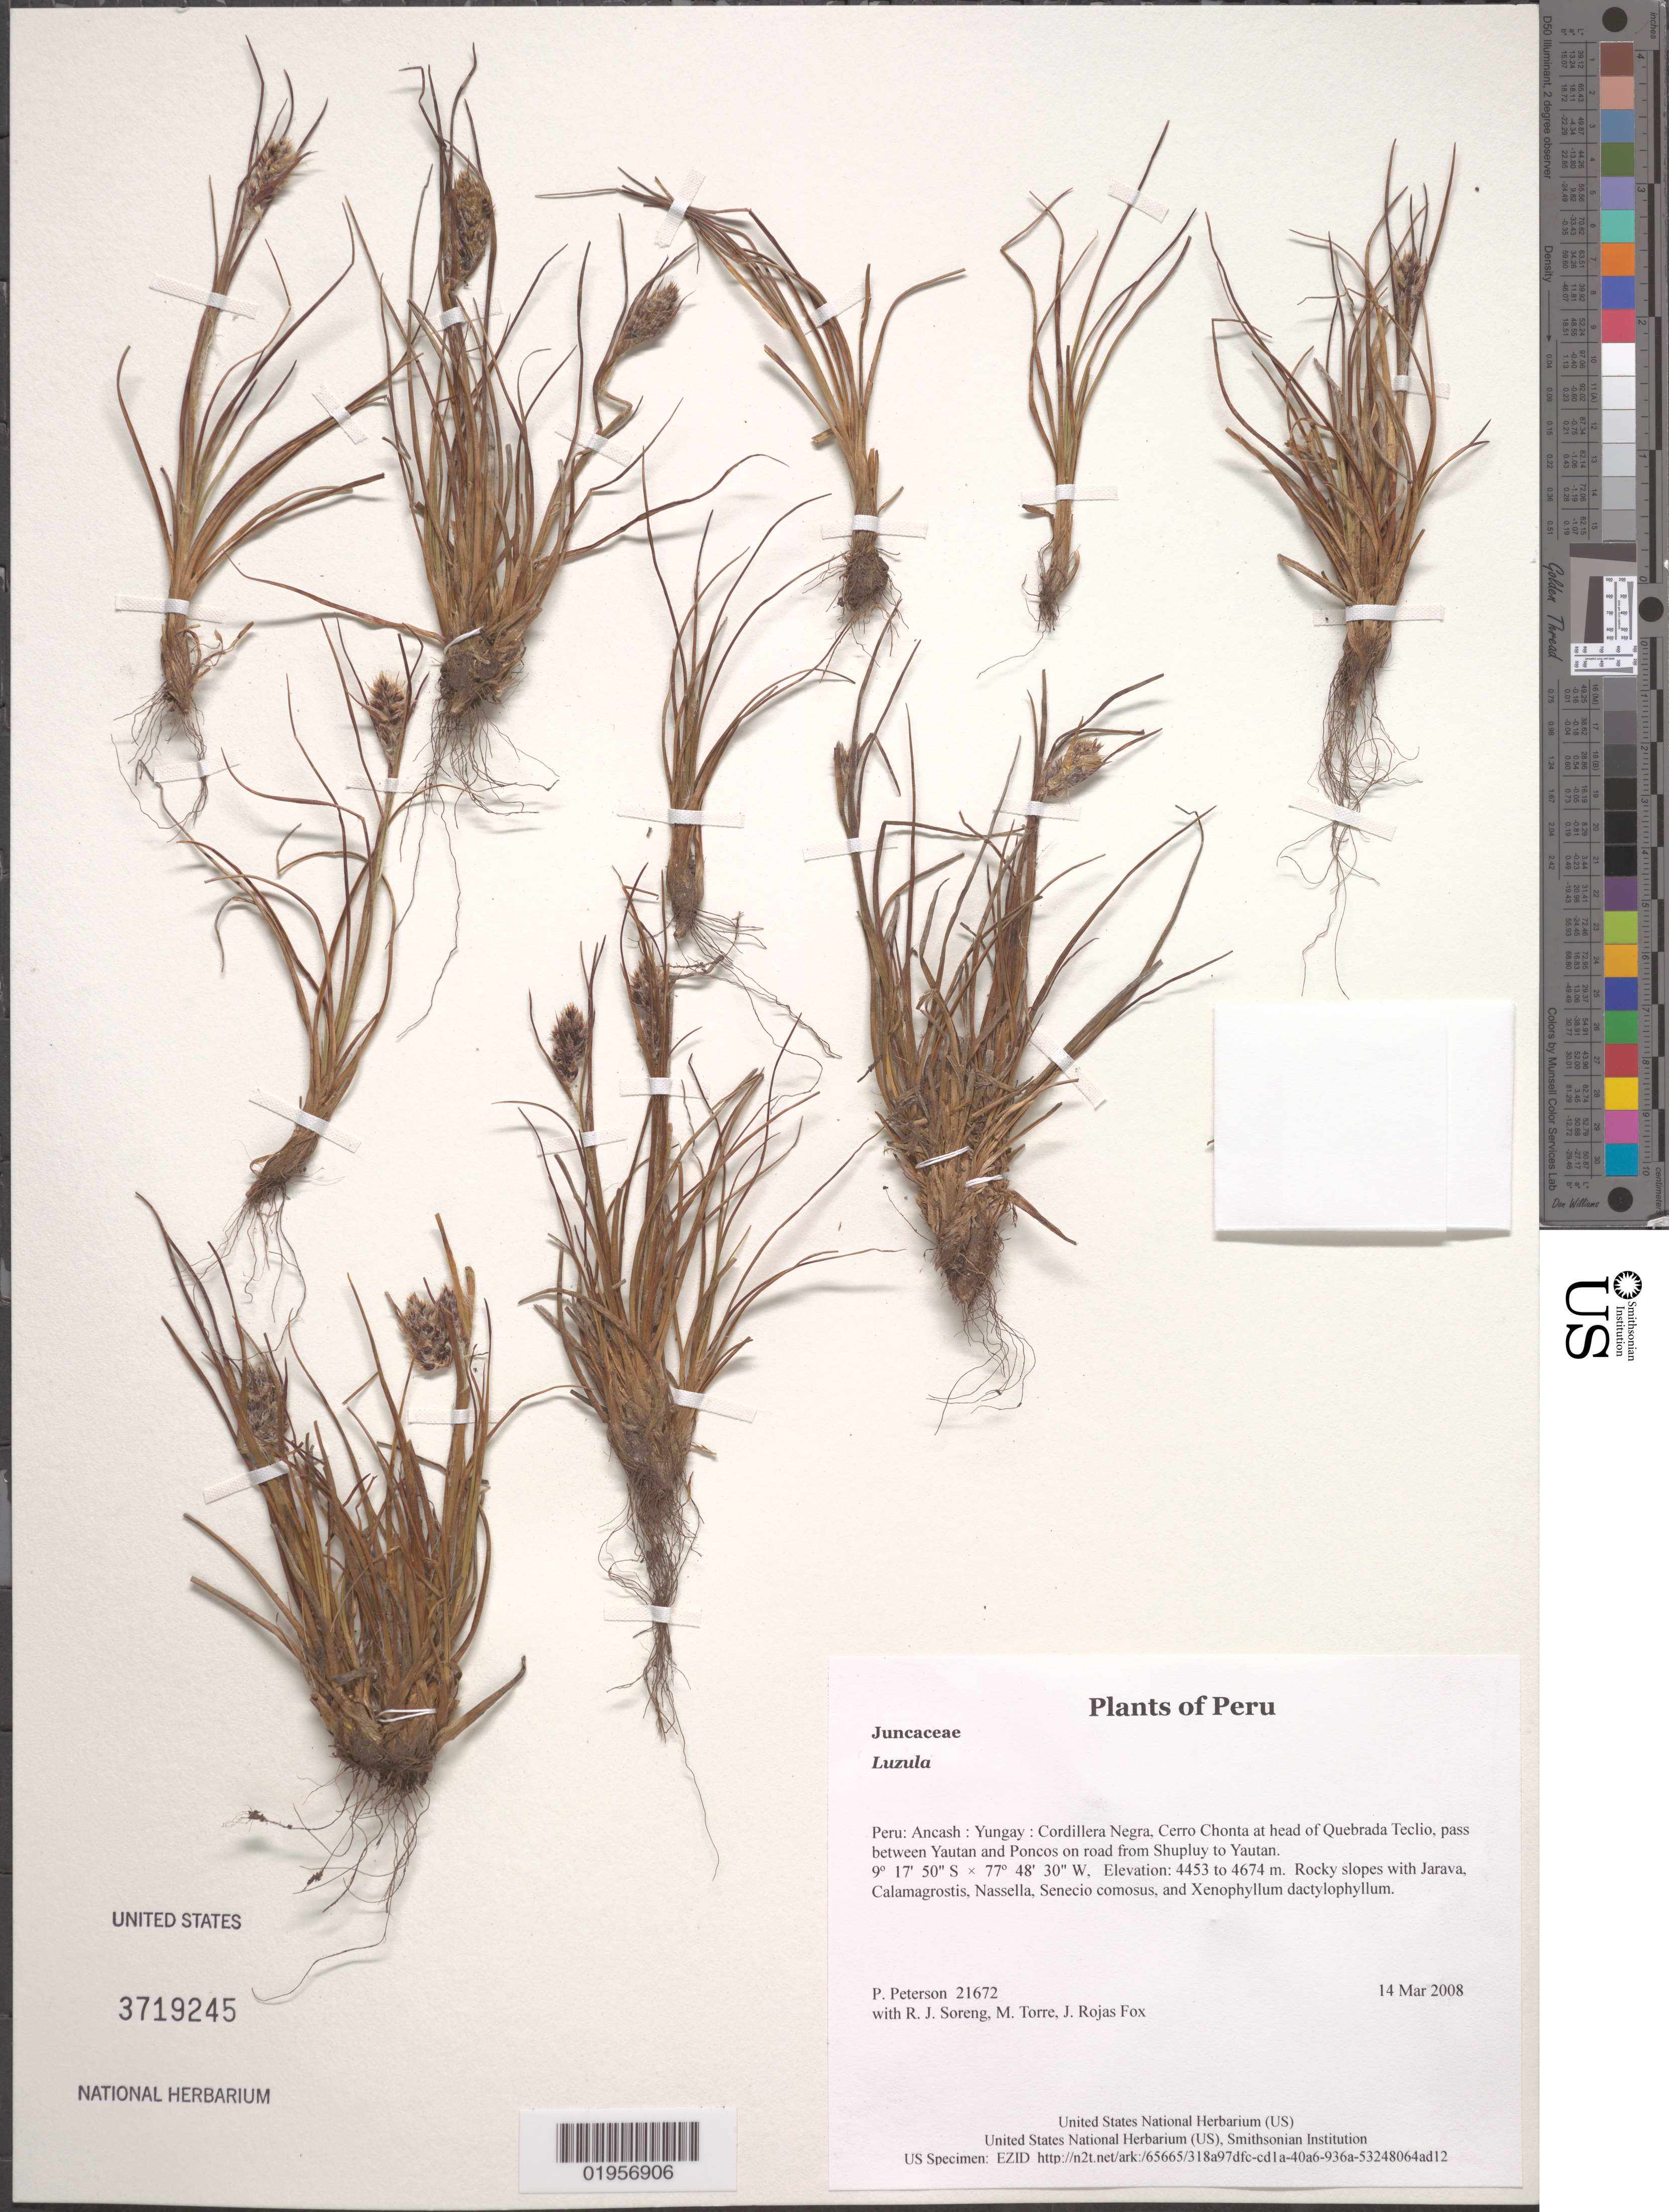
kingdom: Plantae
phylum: Tracheophyta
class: Liliopsida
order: Poales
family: Juncaceae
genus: Luzula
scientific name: Luzula sp.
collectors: P. M. Peterson, R. J. Soreng, M. Torre & J. Rojas Fox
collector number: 21672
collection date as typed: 14 Mar 2008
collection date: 2008-03-14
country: Peru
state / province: Ancash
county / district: Yungay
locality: Cordillera Negra, Cerro Chonta at head of Quebrada Teclio, pass between Yautan and Poncos on road from Shupluy to Yautan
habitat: Rocky slopes with Jarava, Calamagrostis, Nassella, Senecio comosus, and Xenophyllum dactylophyllum.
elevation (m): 4453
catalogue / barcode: US 3719245